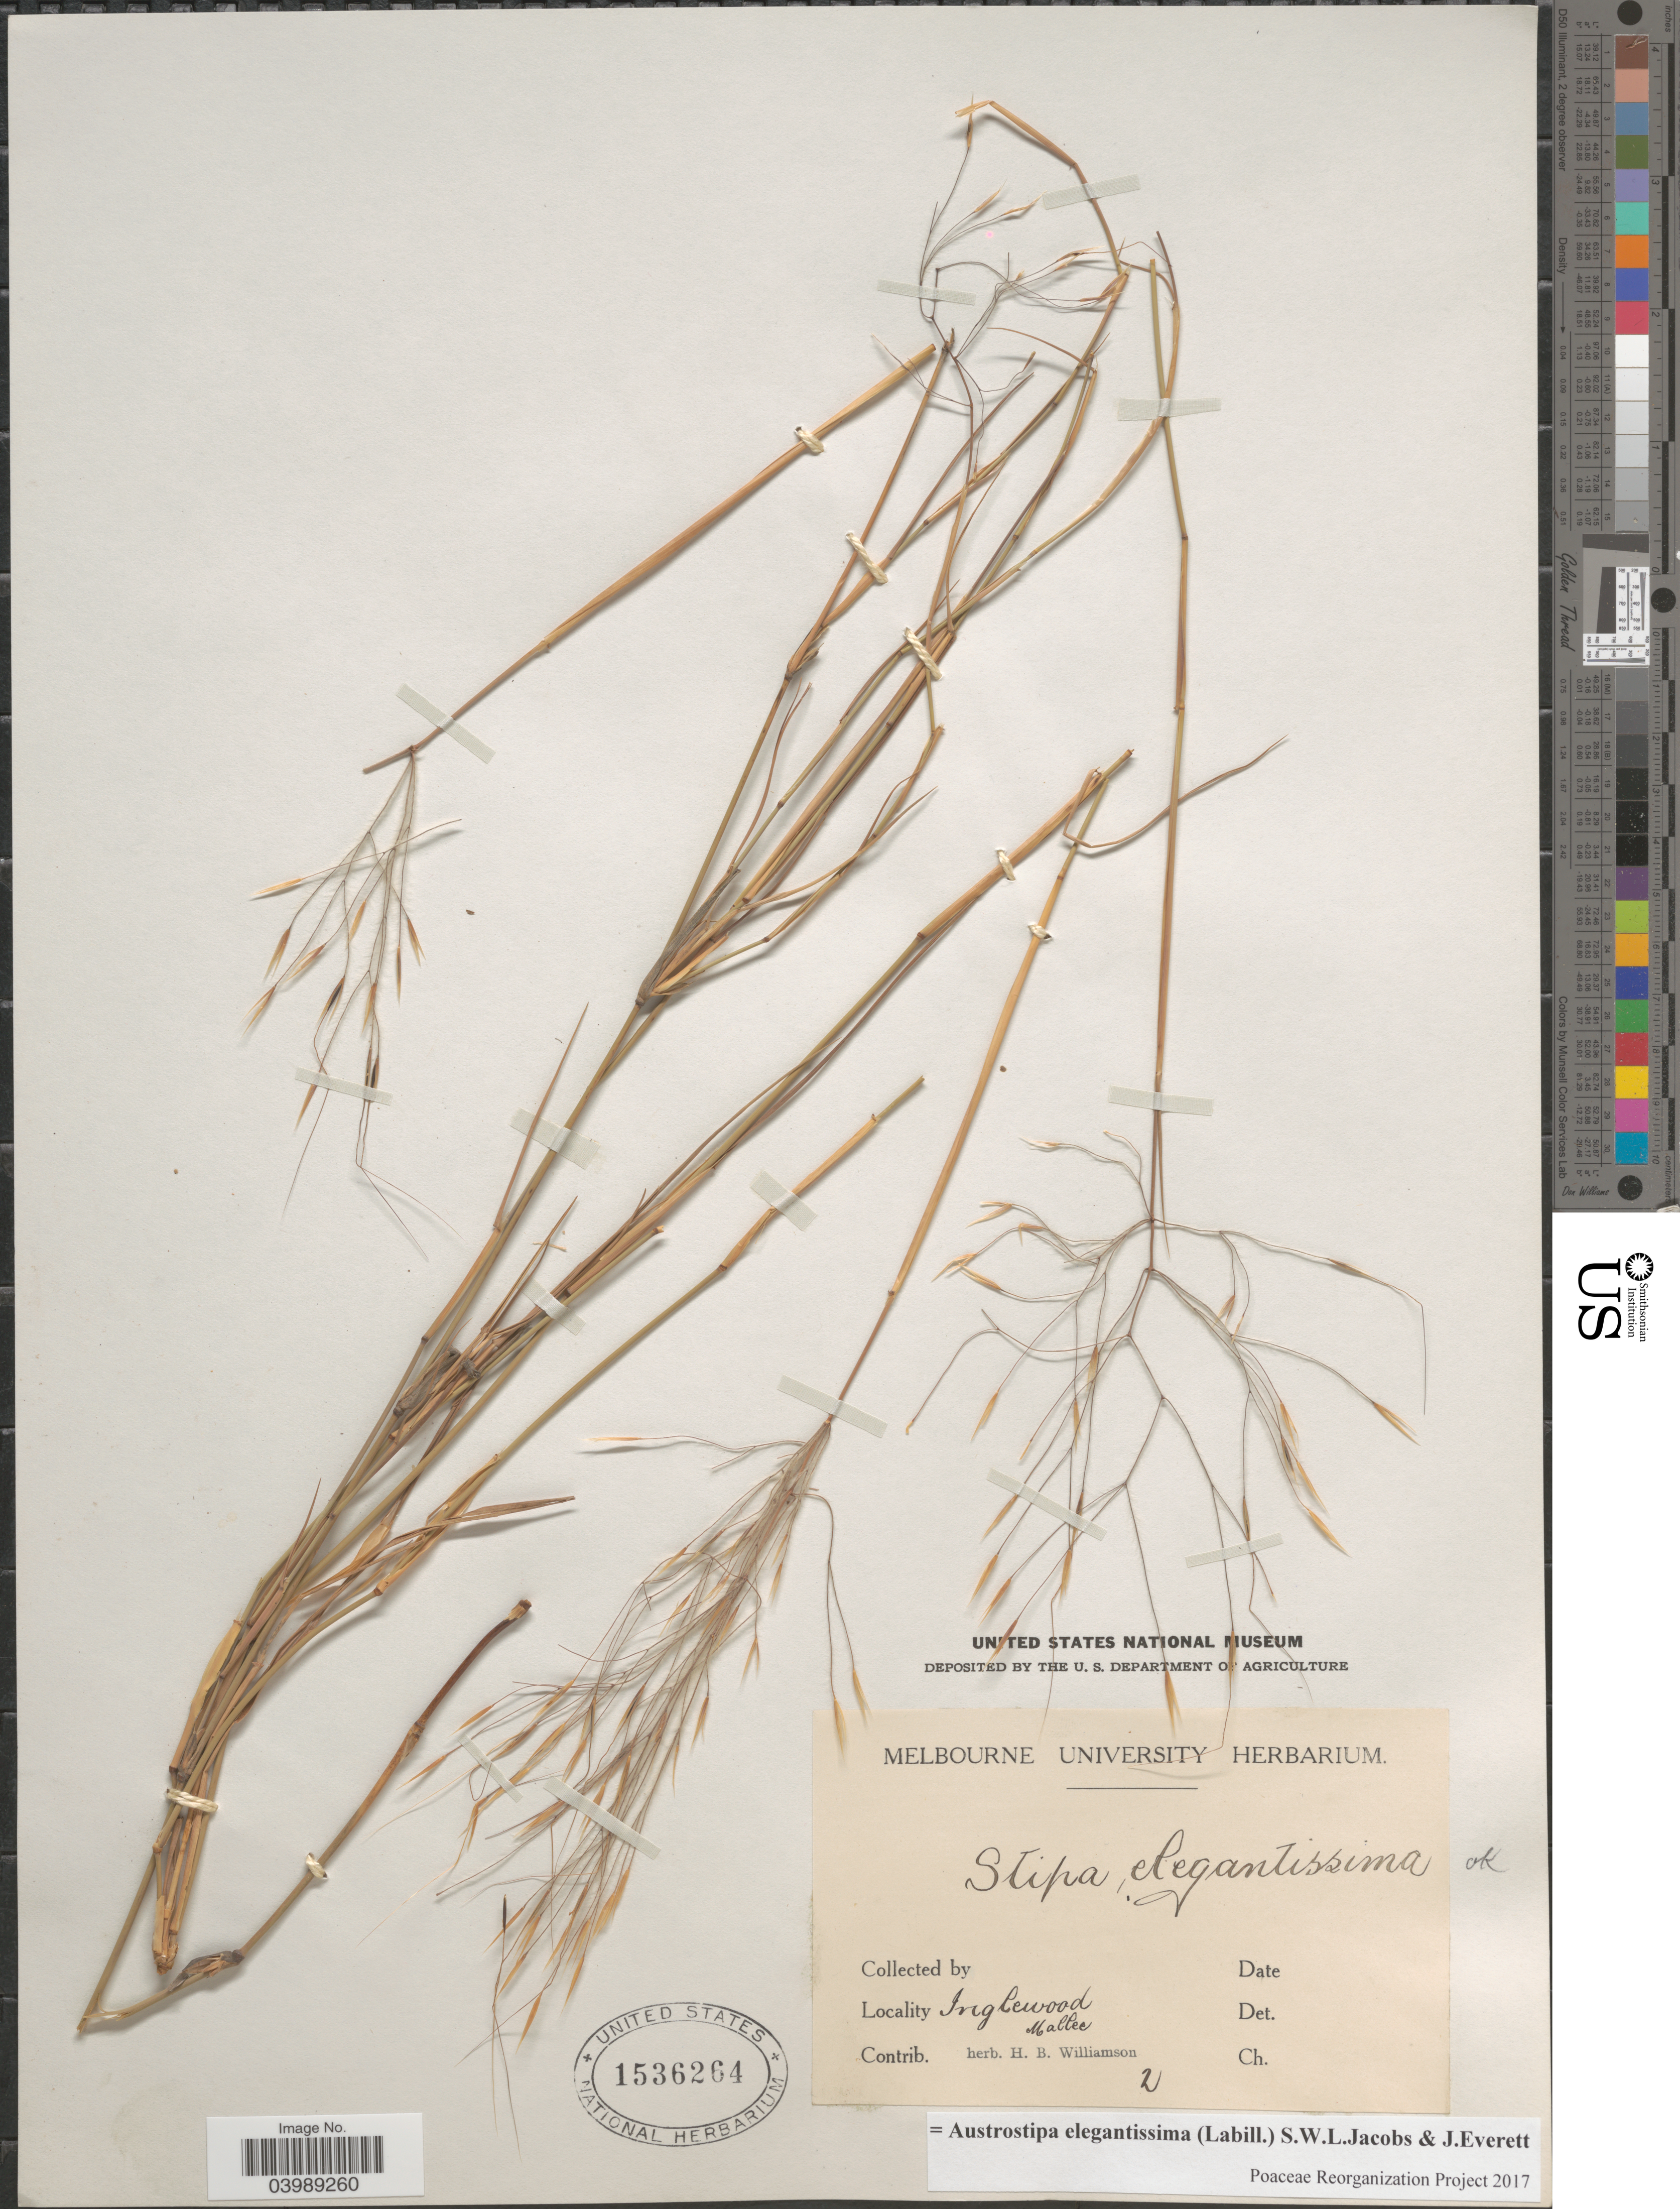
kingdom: Plantae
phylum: Tracheophyta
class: Liliopsida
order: Poales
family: Poaceae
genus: Austrostipa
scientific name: Austrostipa elegantissima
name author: (Labill.) S.W.L. Jacobs & J. Everett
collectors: Ex herb. H. B. Williamson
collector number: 2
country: Australia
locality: Inglewood. Mallee.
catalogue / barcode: US 1536264